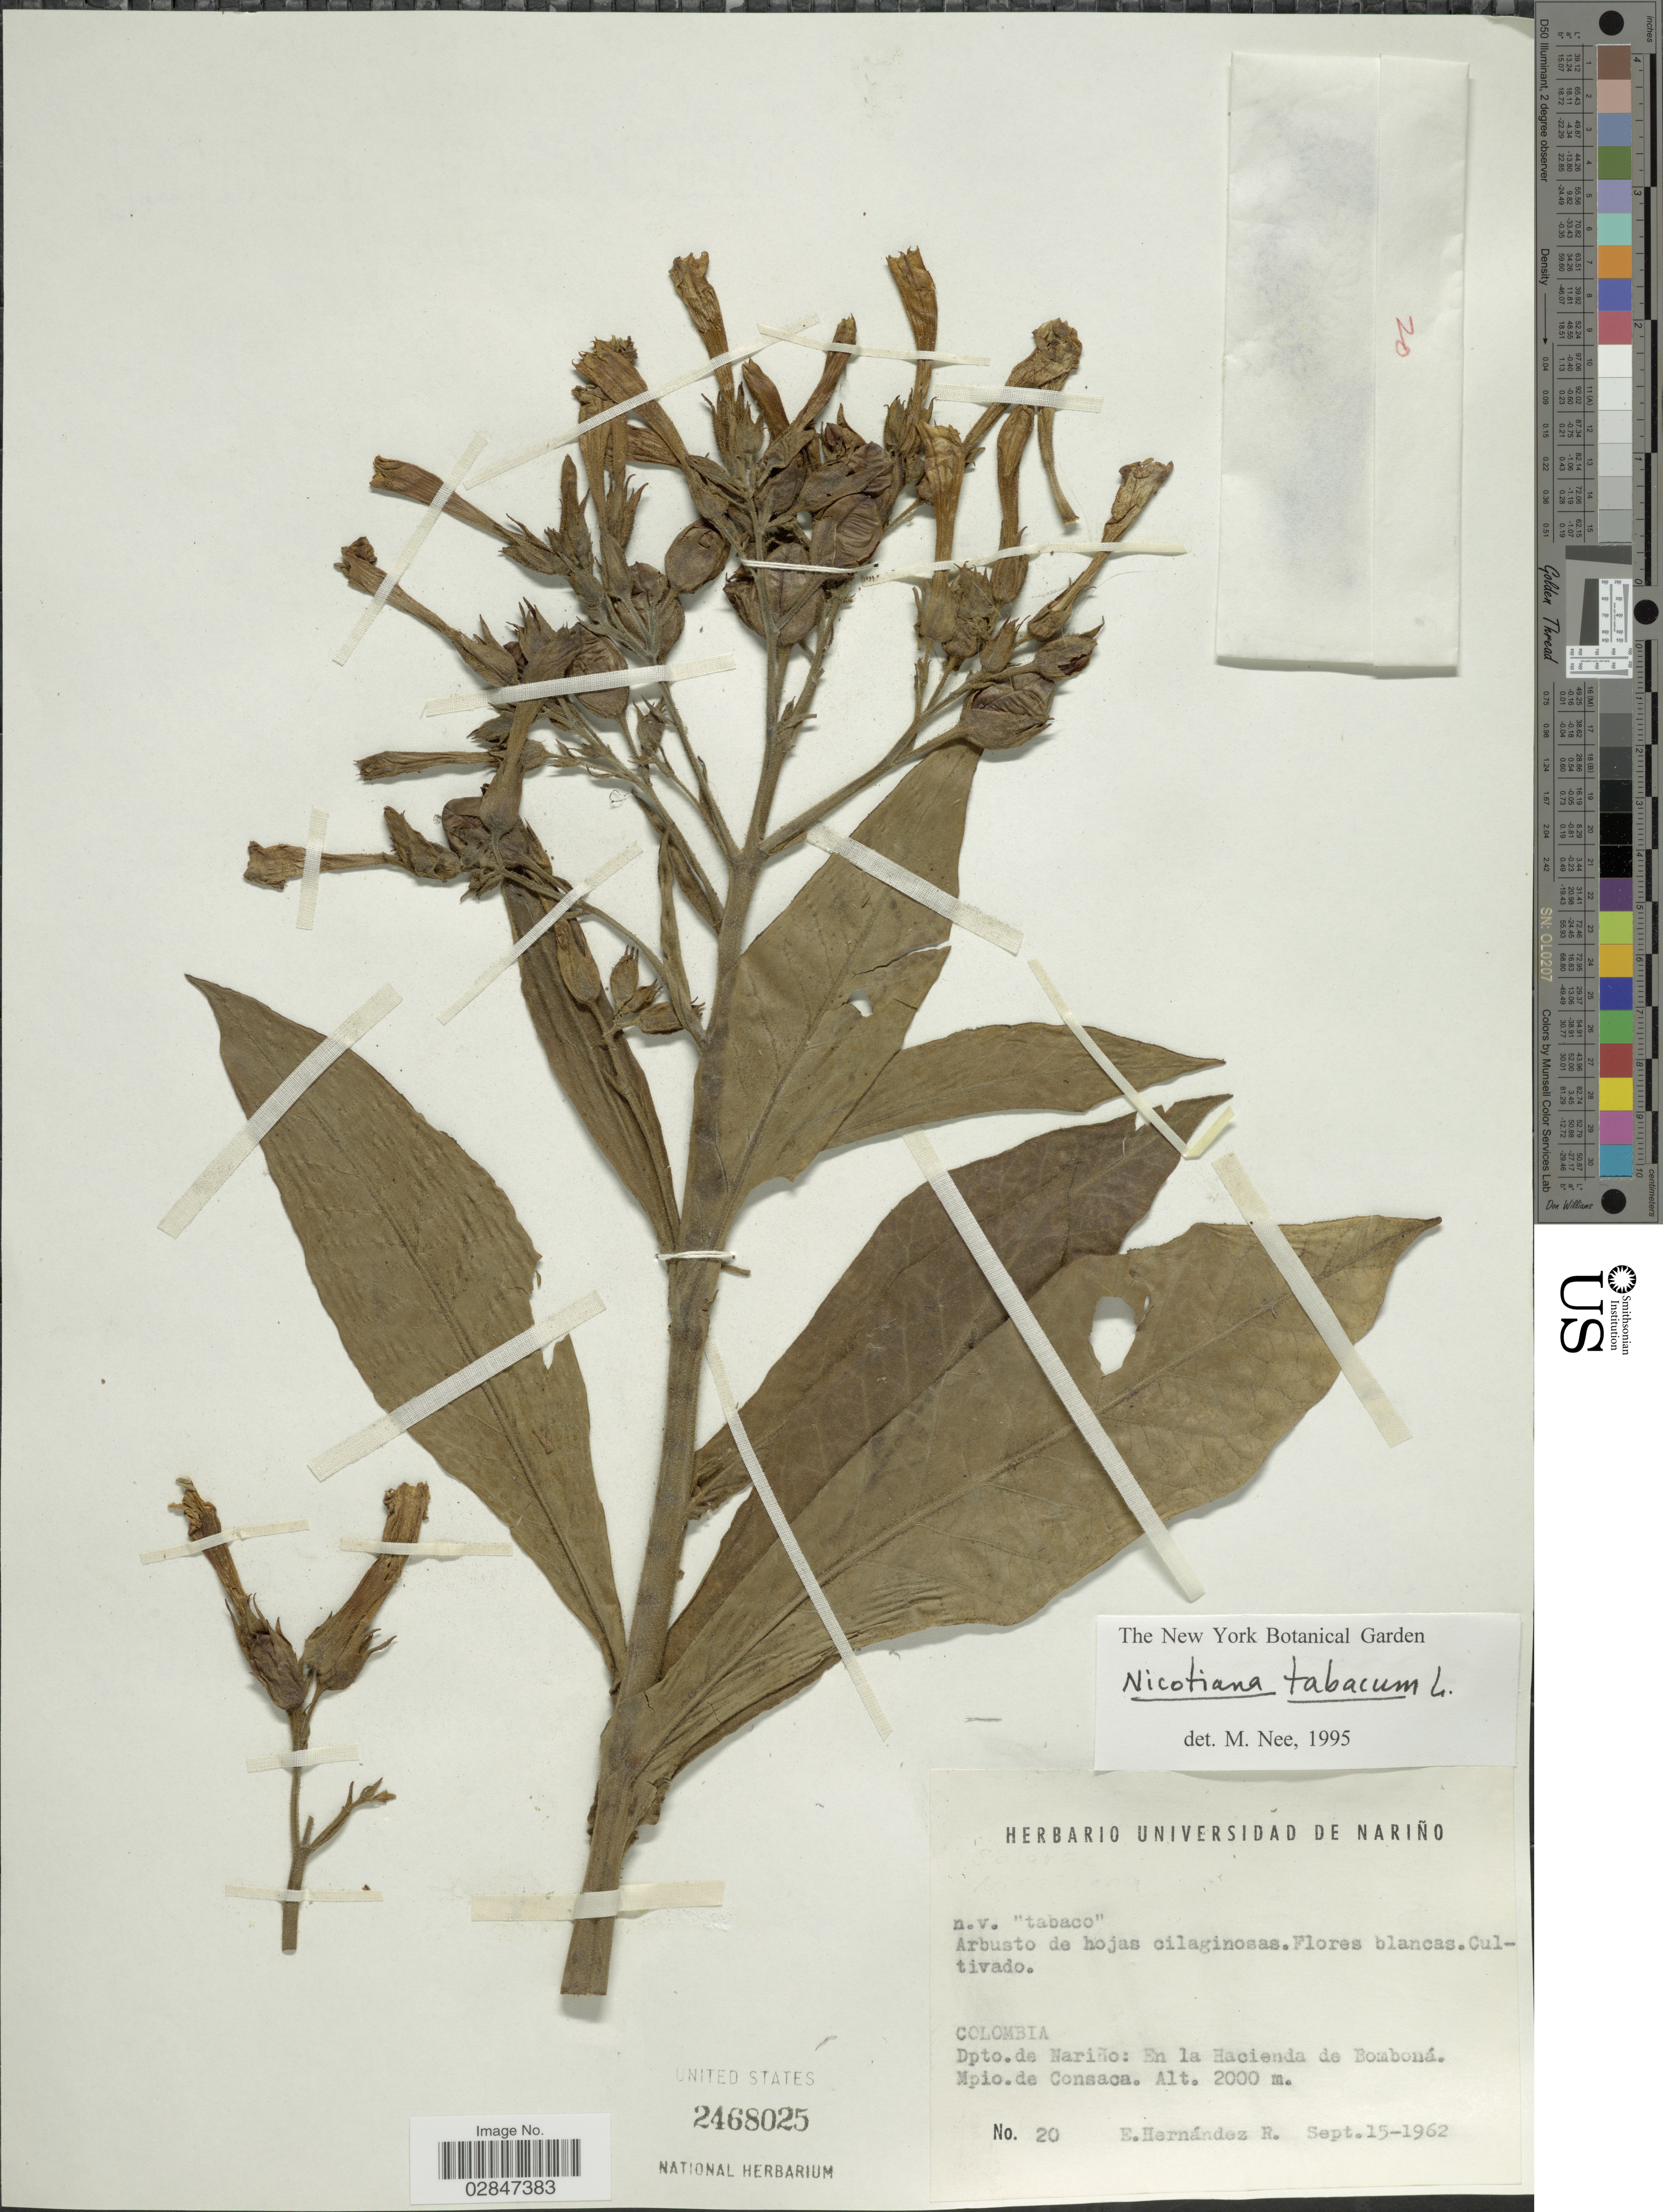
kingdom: Plantae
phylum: Tracheophyta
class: Magnoliopsida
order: Solanales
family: Solanaceae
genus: Nicotiana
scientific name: Nicotiana tabacum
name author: L.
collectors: E. Hernández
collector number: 20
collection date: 1962-09-15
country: Colombia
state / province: Nariño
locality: Dpto. de Nariño: En la Hacienda de Bomboná, Mpio. de Consaca.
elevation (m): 2000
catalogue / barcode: US 2468025